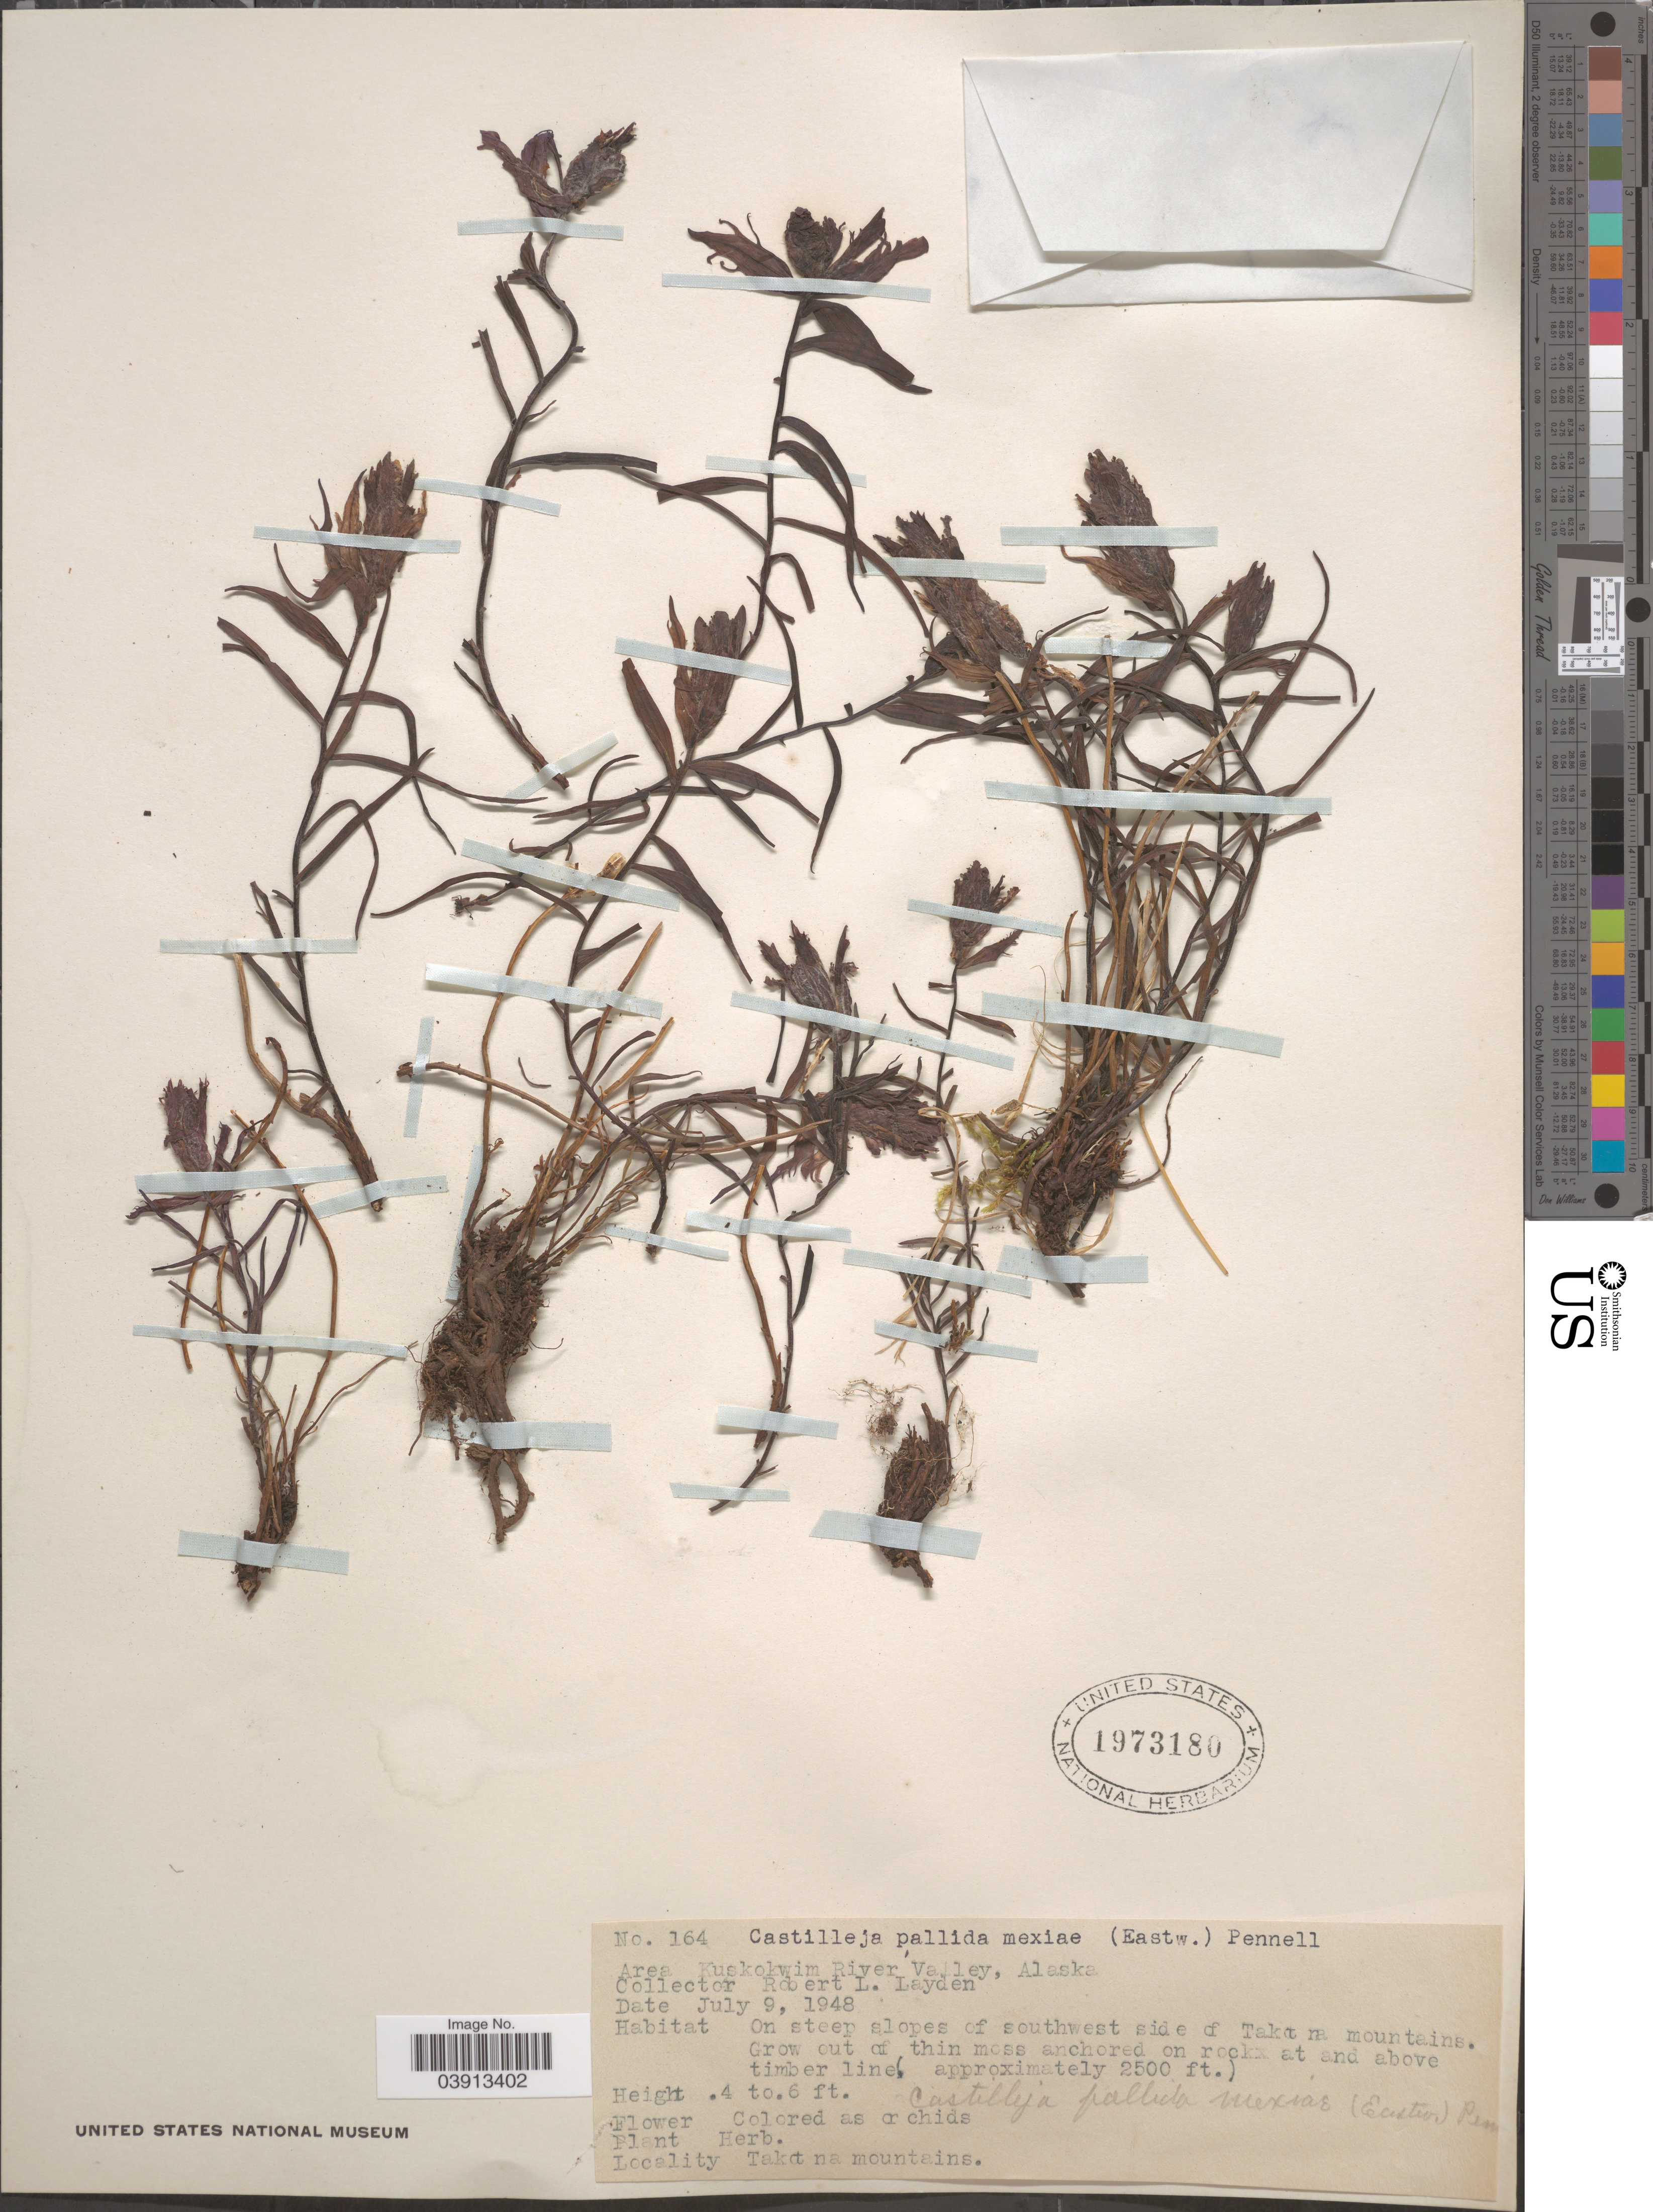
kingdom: Plantae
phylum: Tracheophyta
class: Magnoliopsida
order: Lamiales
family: Orobanchaceae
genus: Castilleja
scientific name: Castilleja pallida subsp. mexiae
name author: Pennell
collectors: R. Layden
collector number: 164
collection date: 1948-07-09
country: United States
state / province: Alaska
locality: Area Kuskokwim River Valley. On steep slopes of southwest side of Takotna mountains. On rocks at and above timber line.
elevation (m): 762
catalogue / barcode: US 1973180